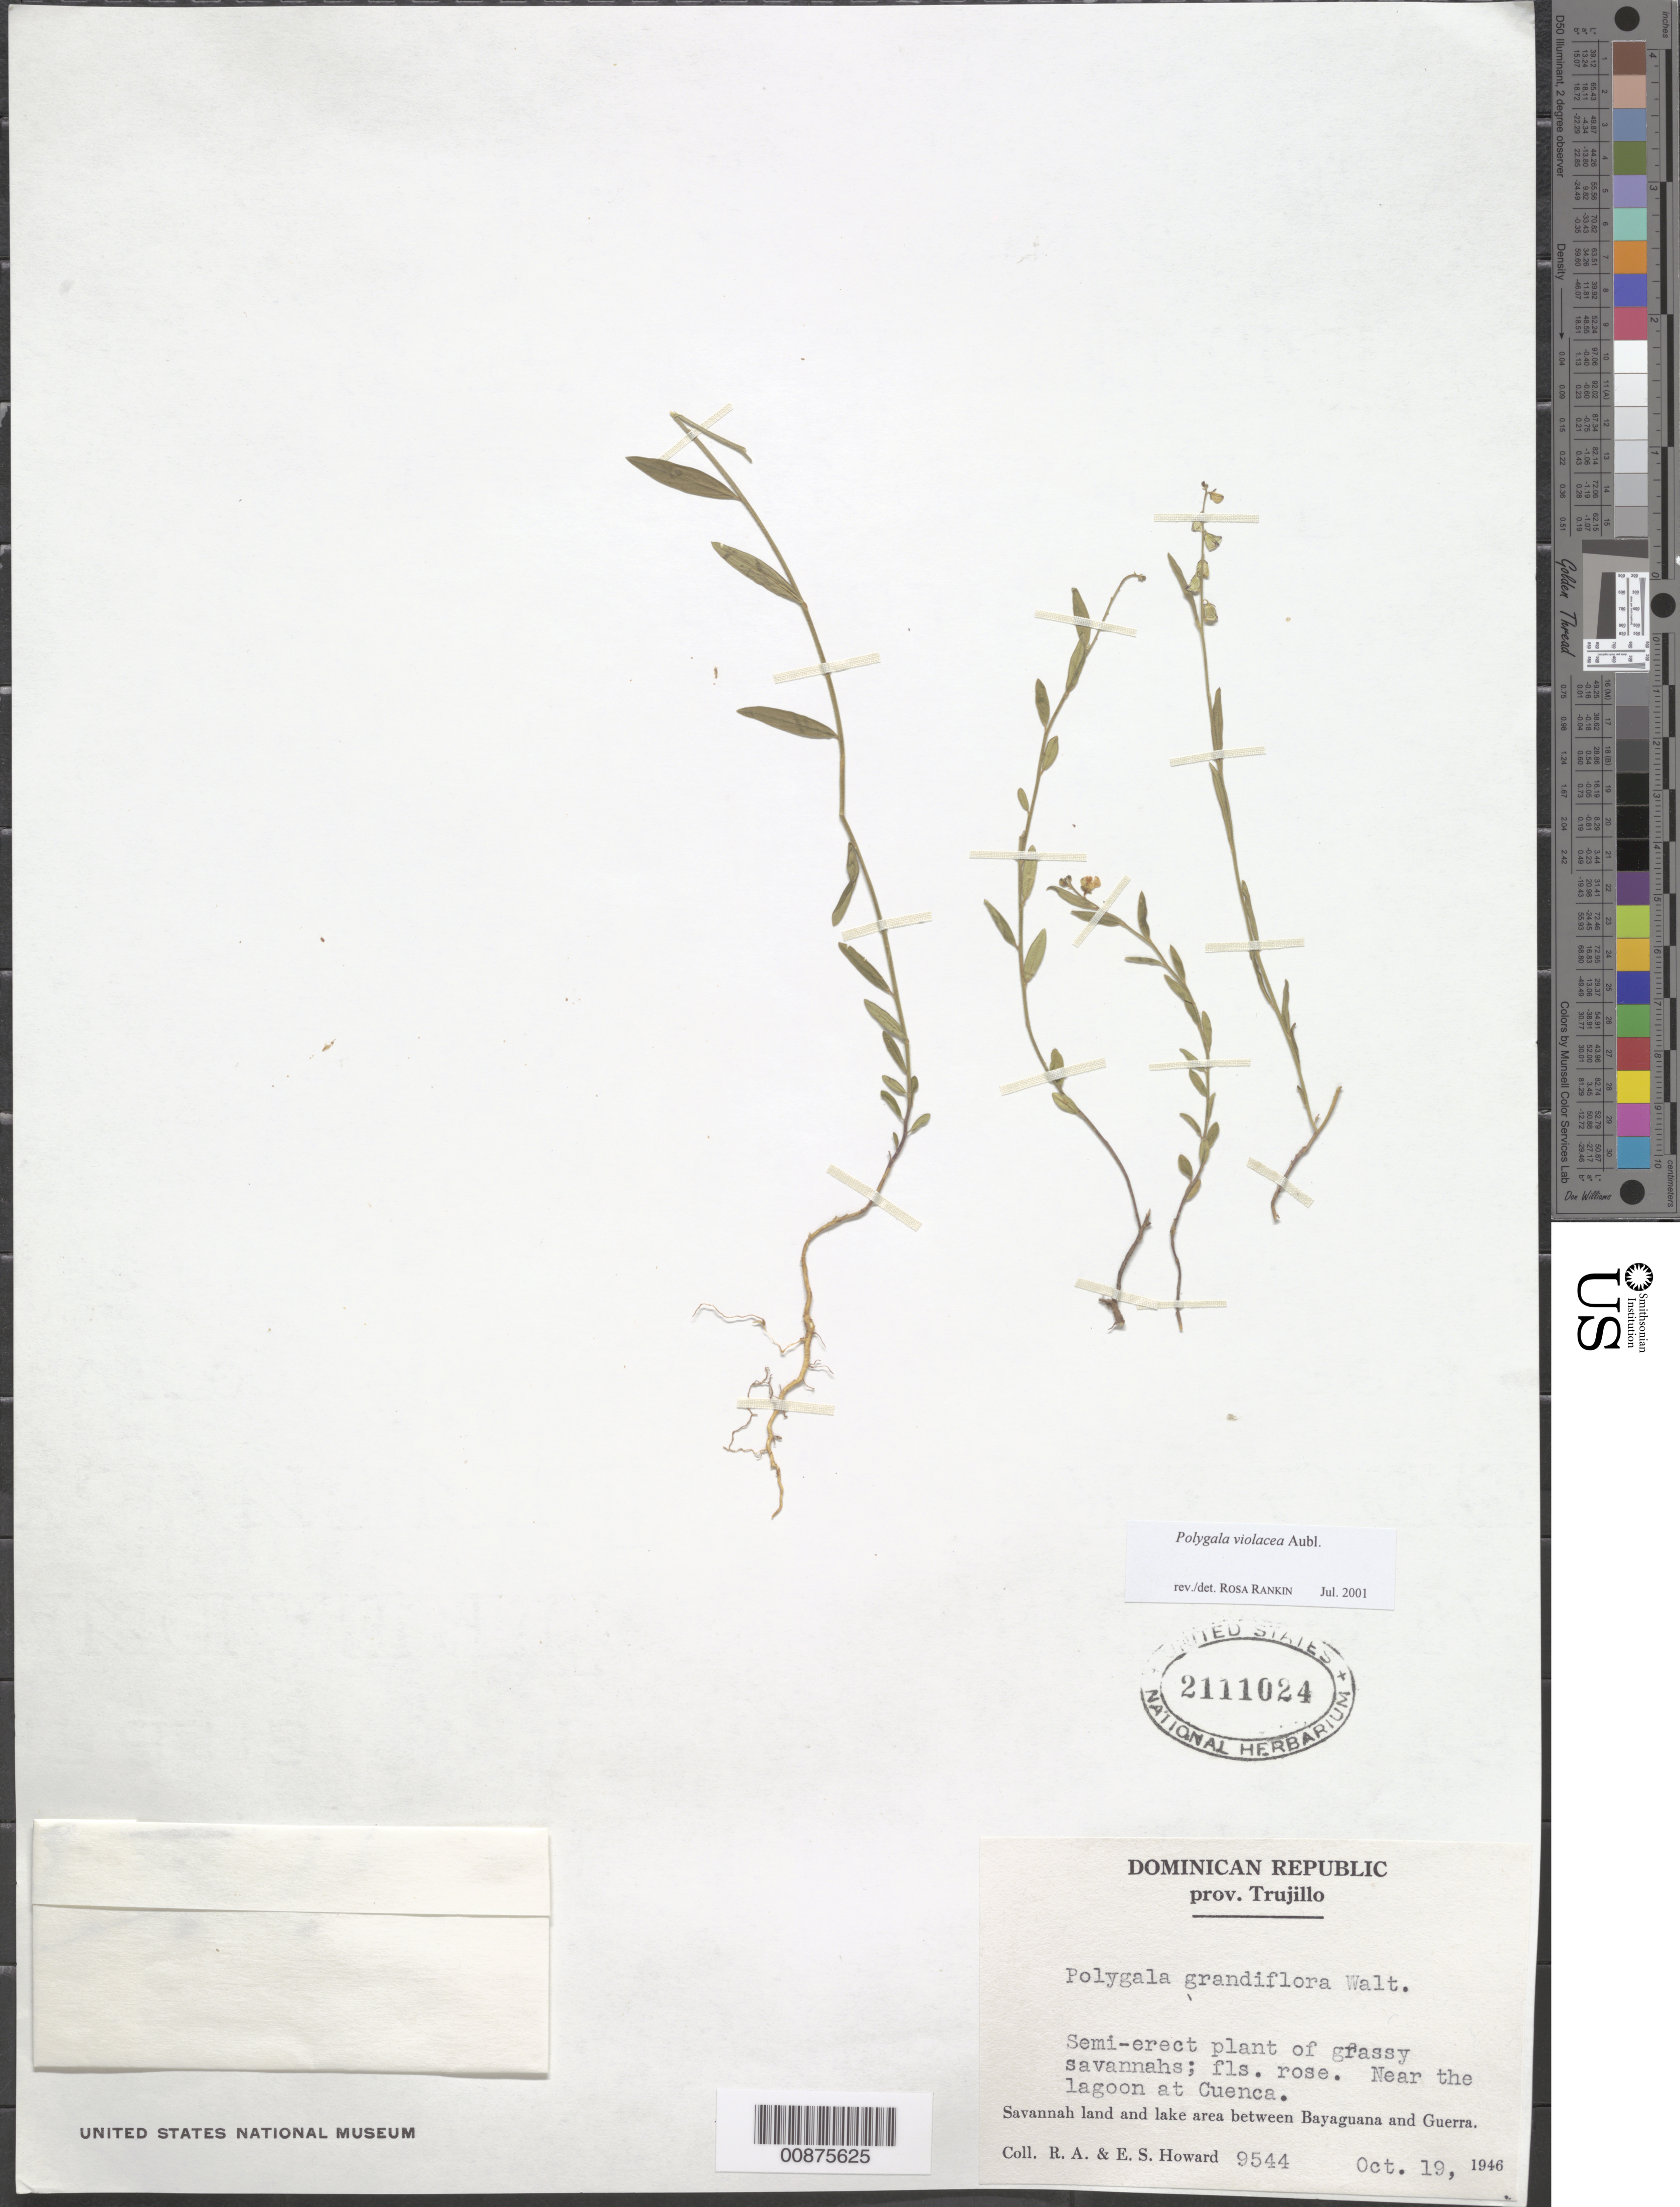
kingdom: Plantae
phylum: Tracheophyta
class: Magnoliopsida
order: Fabales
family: Polygalaceae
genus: Asemeia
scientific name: Asemeia violacea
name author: (Aubl.) J.F.B. Pastore & J.R. Abbott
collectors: R. A. Howard & E. S. Howard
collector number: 9544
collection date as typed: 19 Oct 1946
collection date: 1946-10-19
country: Dominican Republic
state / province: San Cristobal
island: Hispaniola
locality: Near lagoon at Cuenca, between Bayaguana and Guerra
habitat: Grassy savannahs, near lagoon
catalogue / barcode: US 2111024